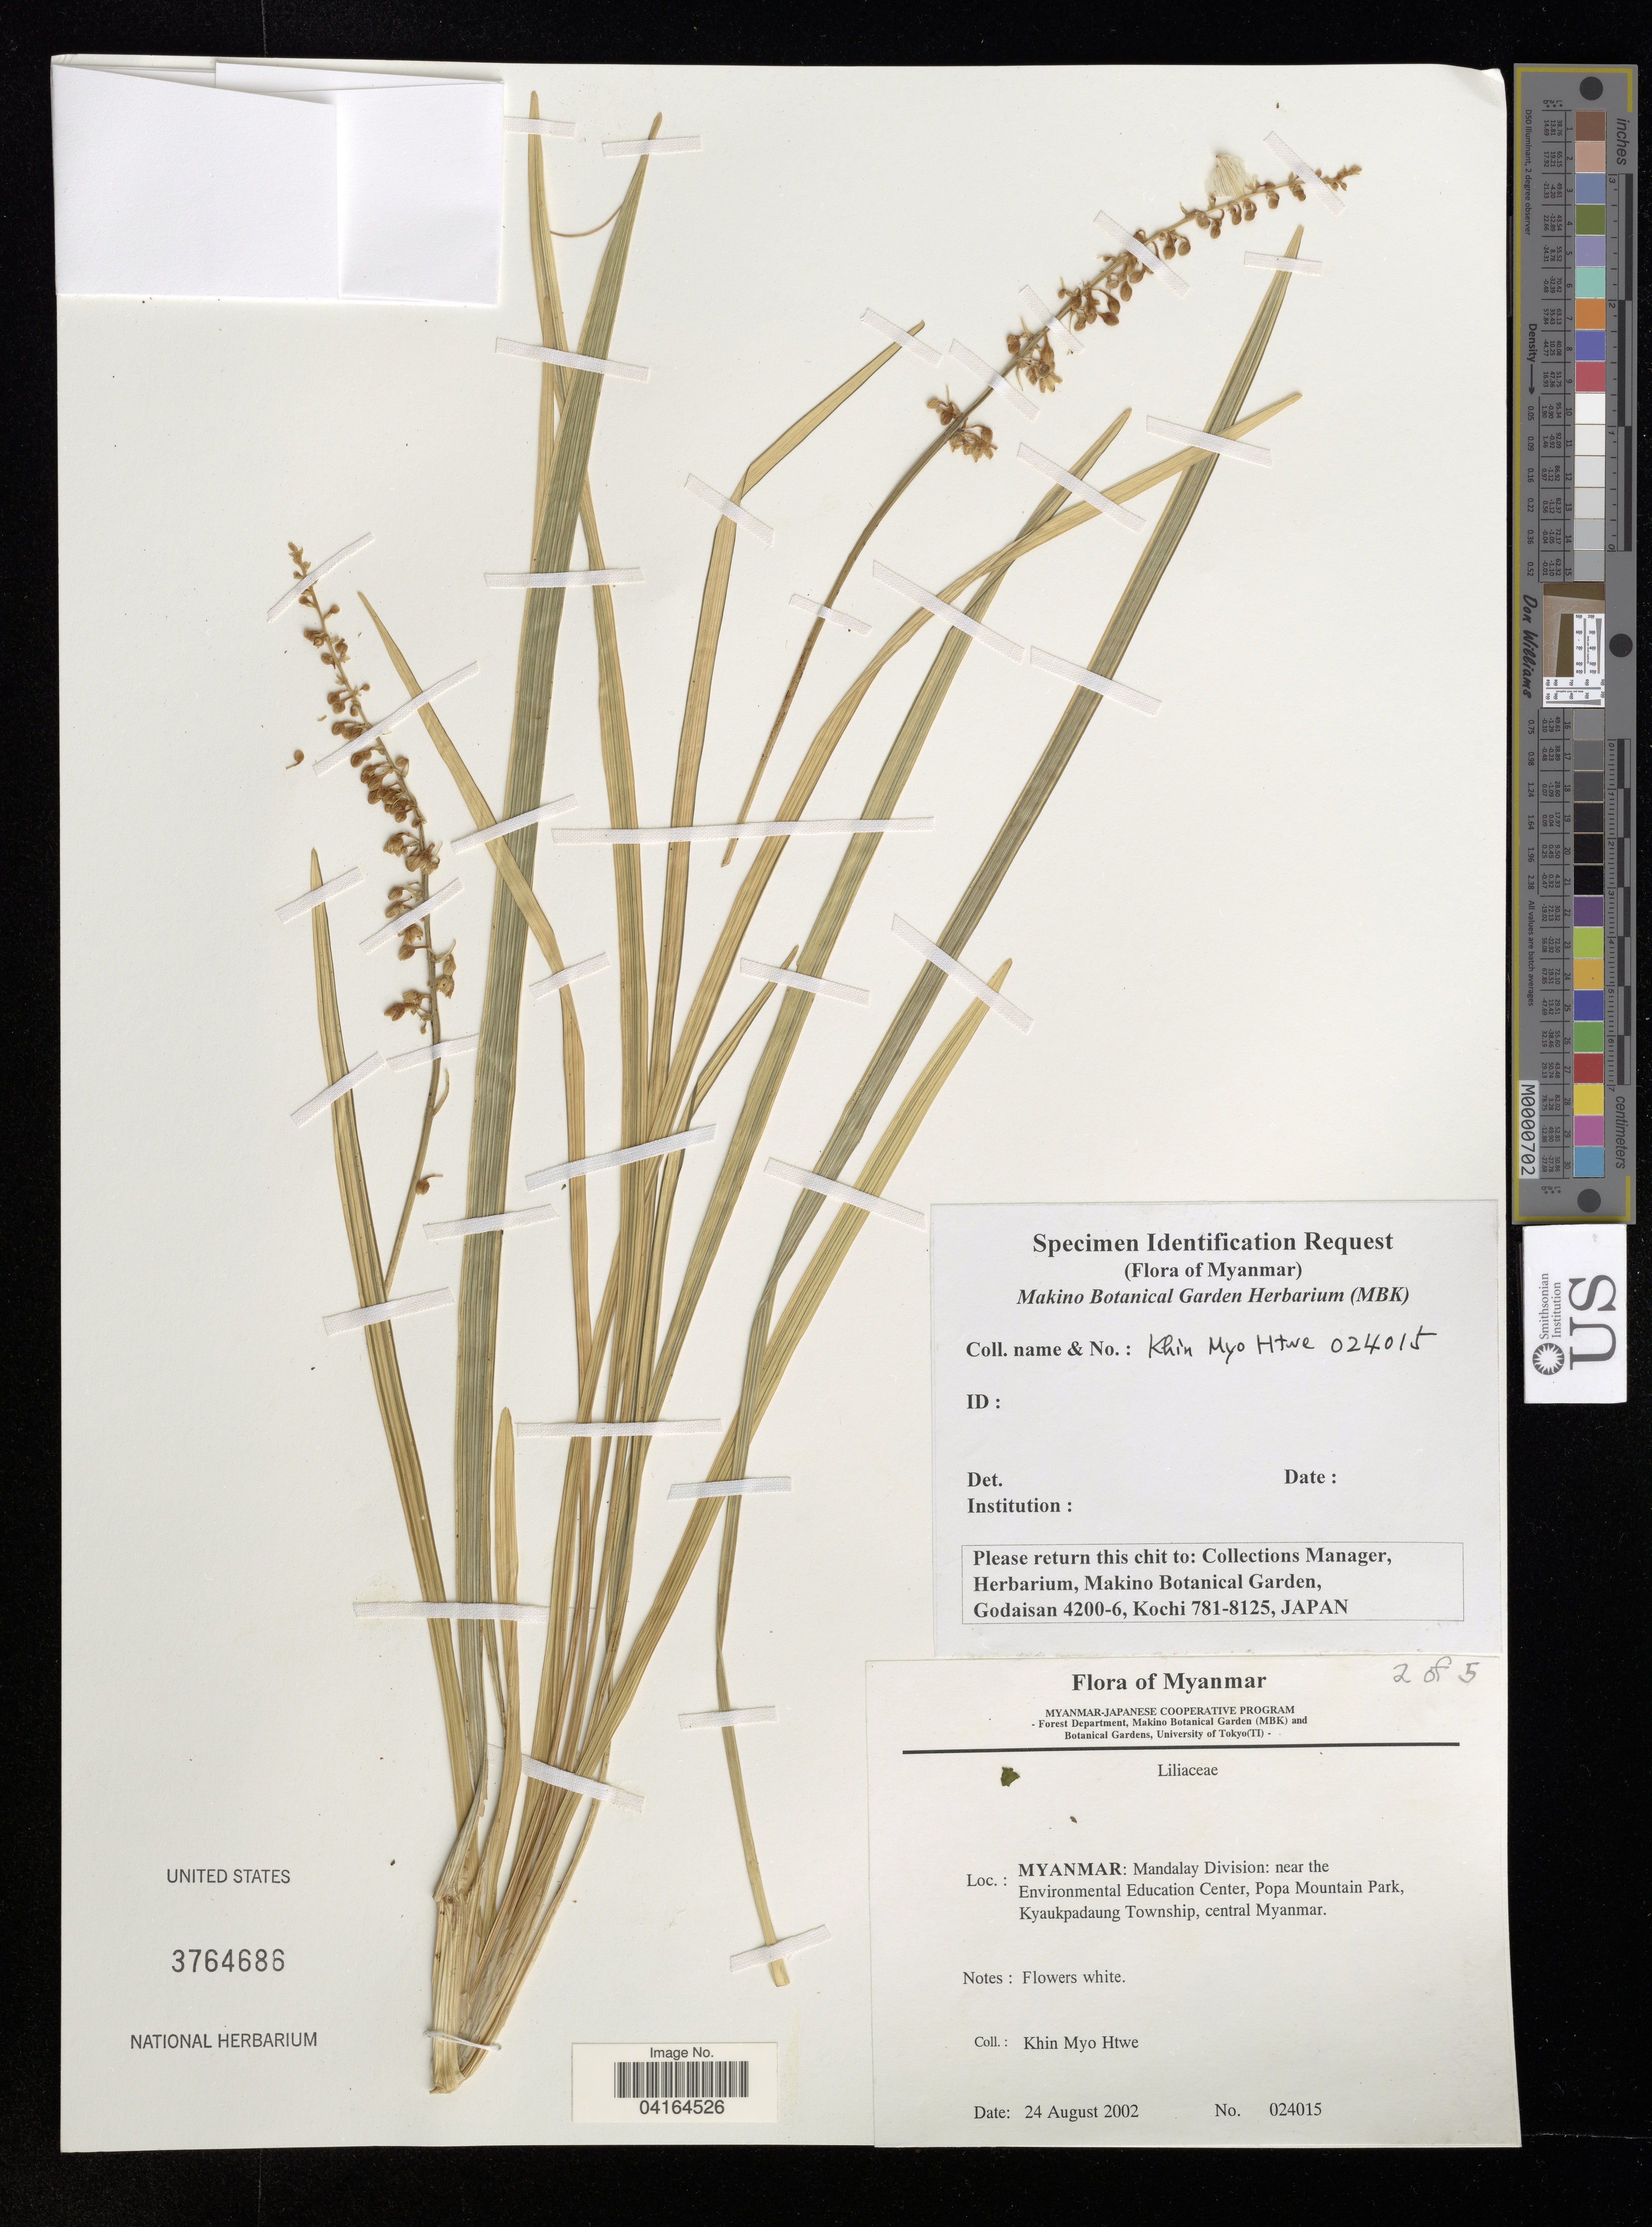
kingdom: Plantae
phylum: Tracheophyta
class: Liliopsida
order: Liliales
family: Liliaceae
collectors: K. Htwe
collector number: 024015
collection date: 2002-08-24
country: Myanmar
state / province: Mandalay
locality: Mandalay Division: near the Environmental Education Center, Popa Mountain Park, Kyaukpadaung Township, central Myanmar.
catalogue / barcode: US 3764686